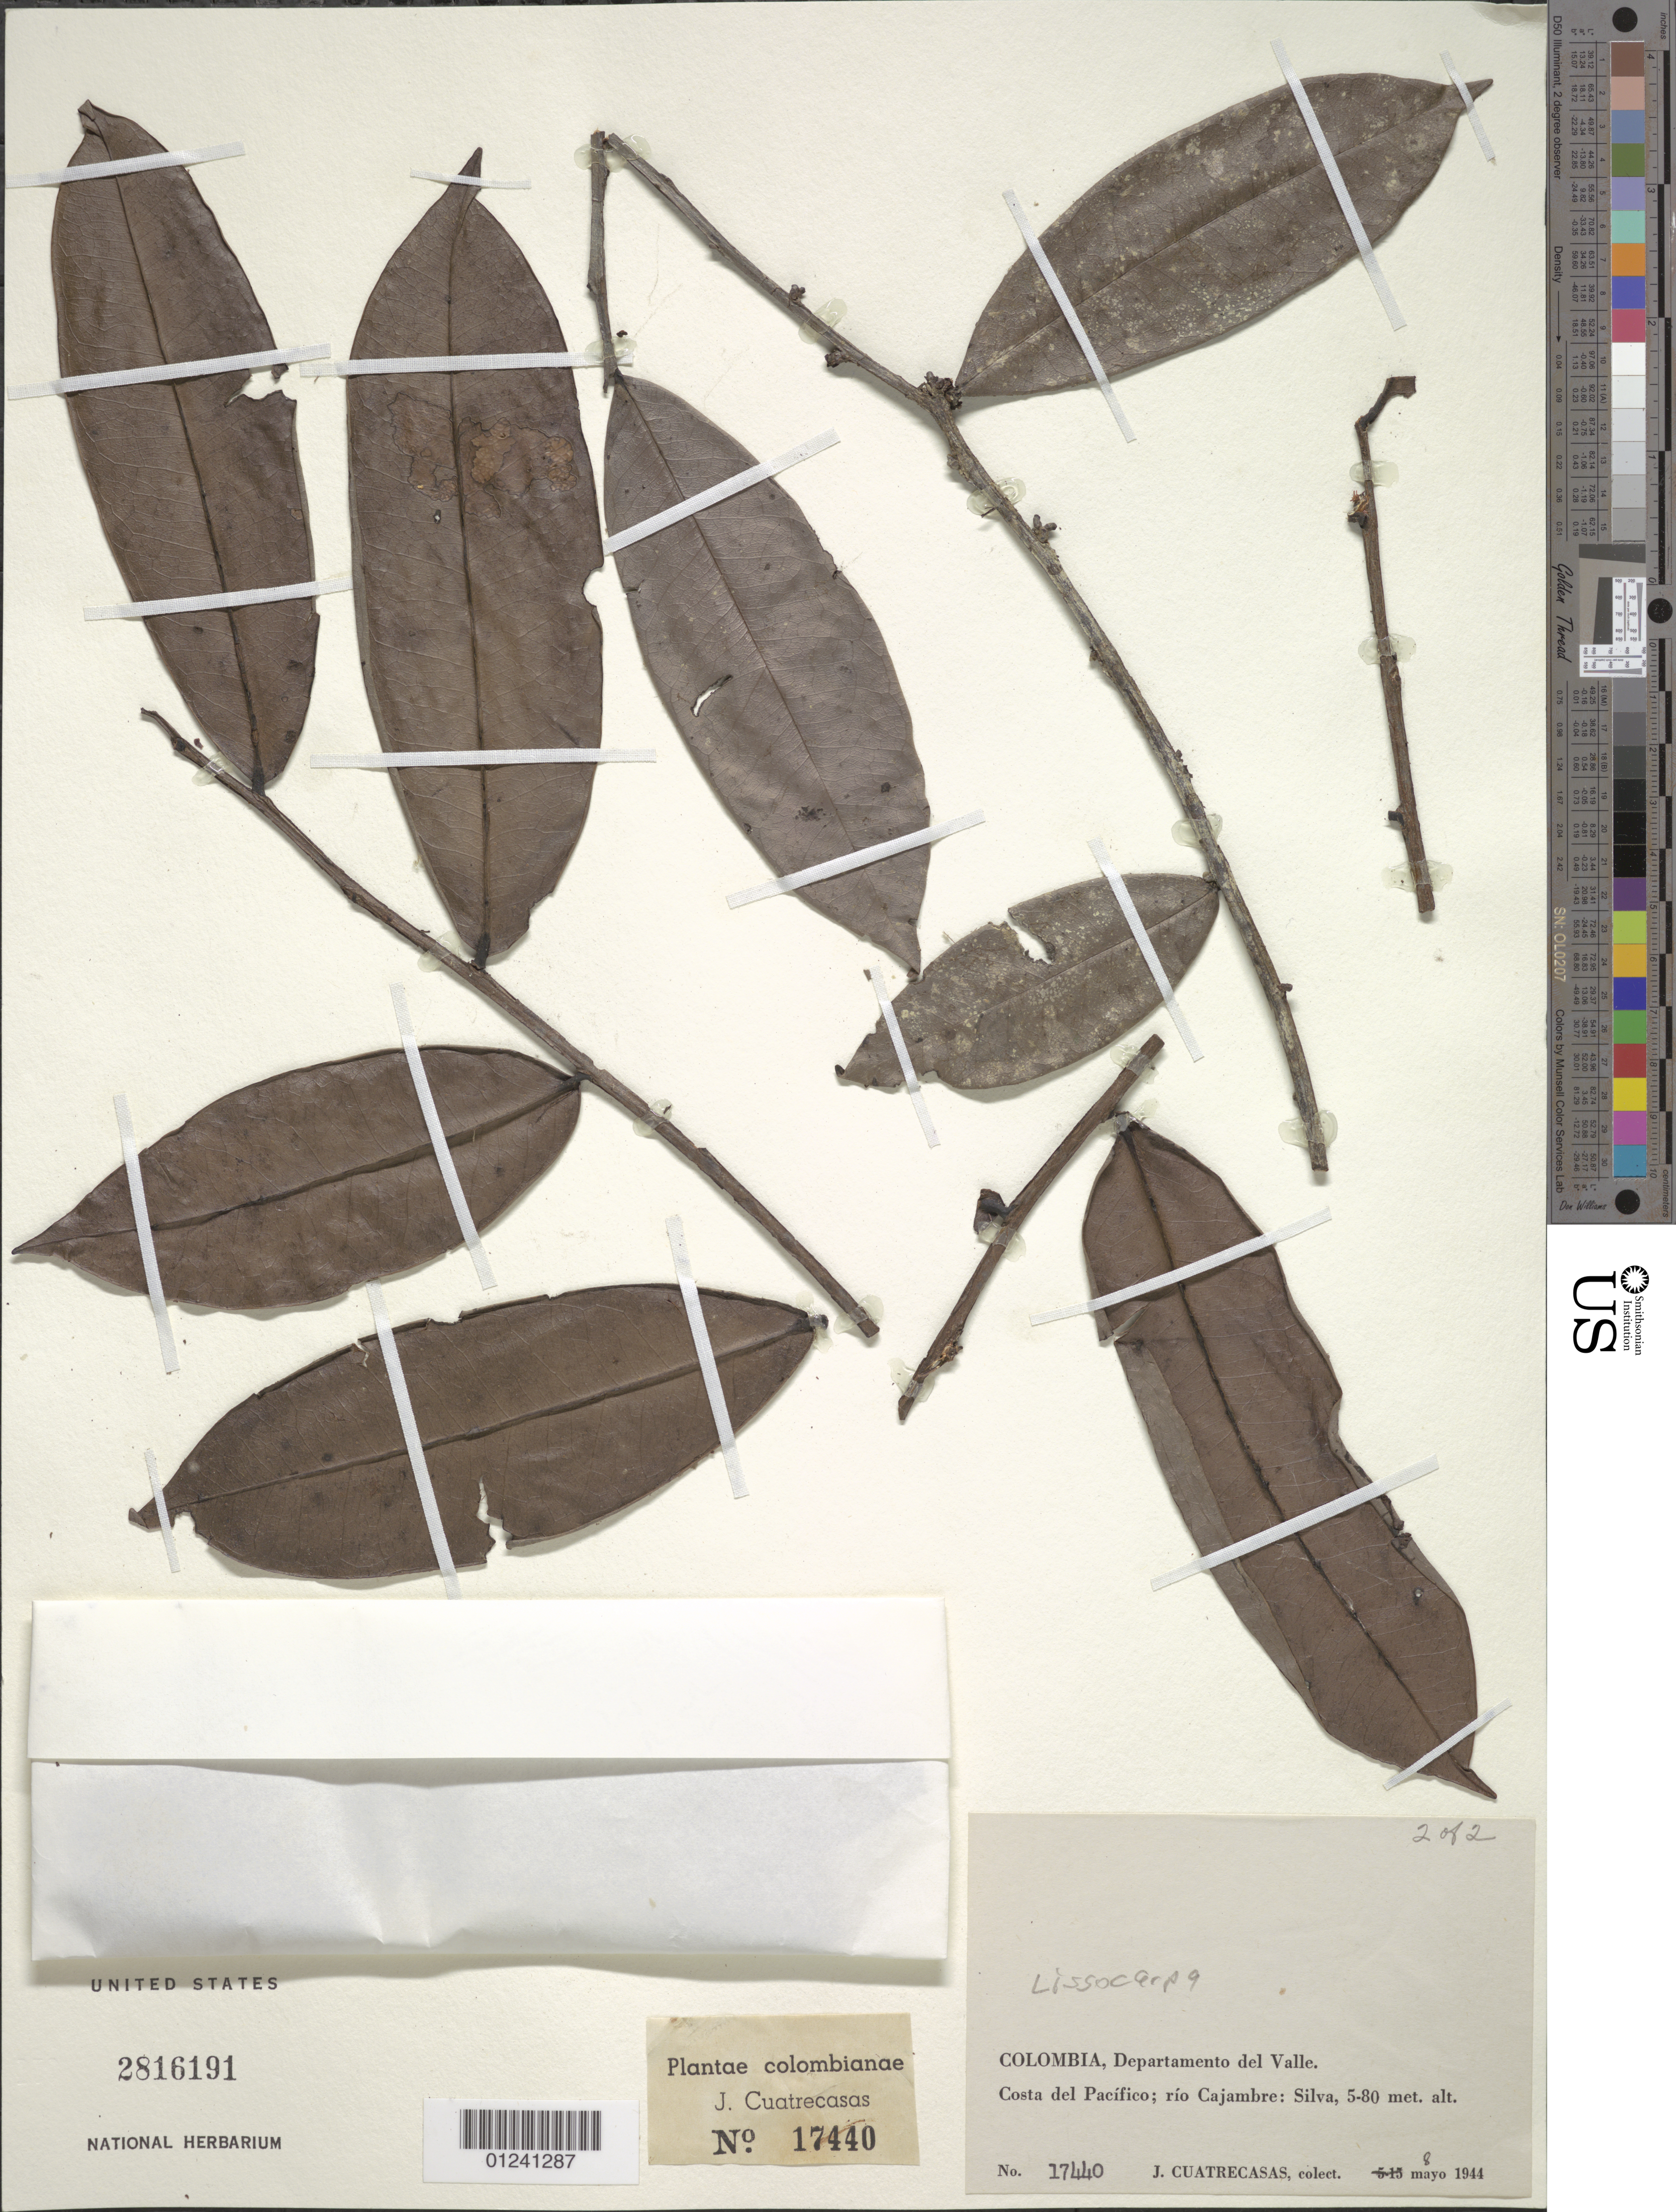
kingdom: Plantae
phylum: Tracheophyta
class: Magnoliopsida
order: Ericales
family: Ebenaceae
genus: Lissocarpa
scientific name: Lissocarpa sp.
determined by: Liesner, R. L.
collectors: J. Cuatrecasas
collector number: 17440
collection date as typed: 08 May 1944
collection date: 1944-05-08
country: Colombia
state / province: Valle del Cauca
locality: Costa del Pacifico; Rio Cajambre: Silva.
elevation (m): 5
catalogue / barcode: US 2816191